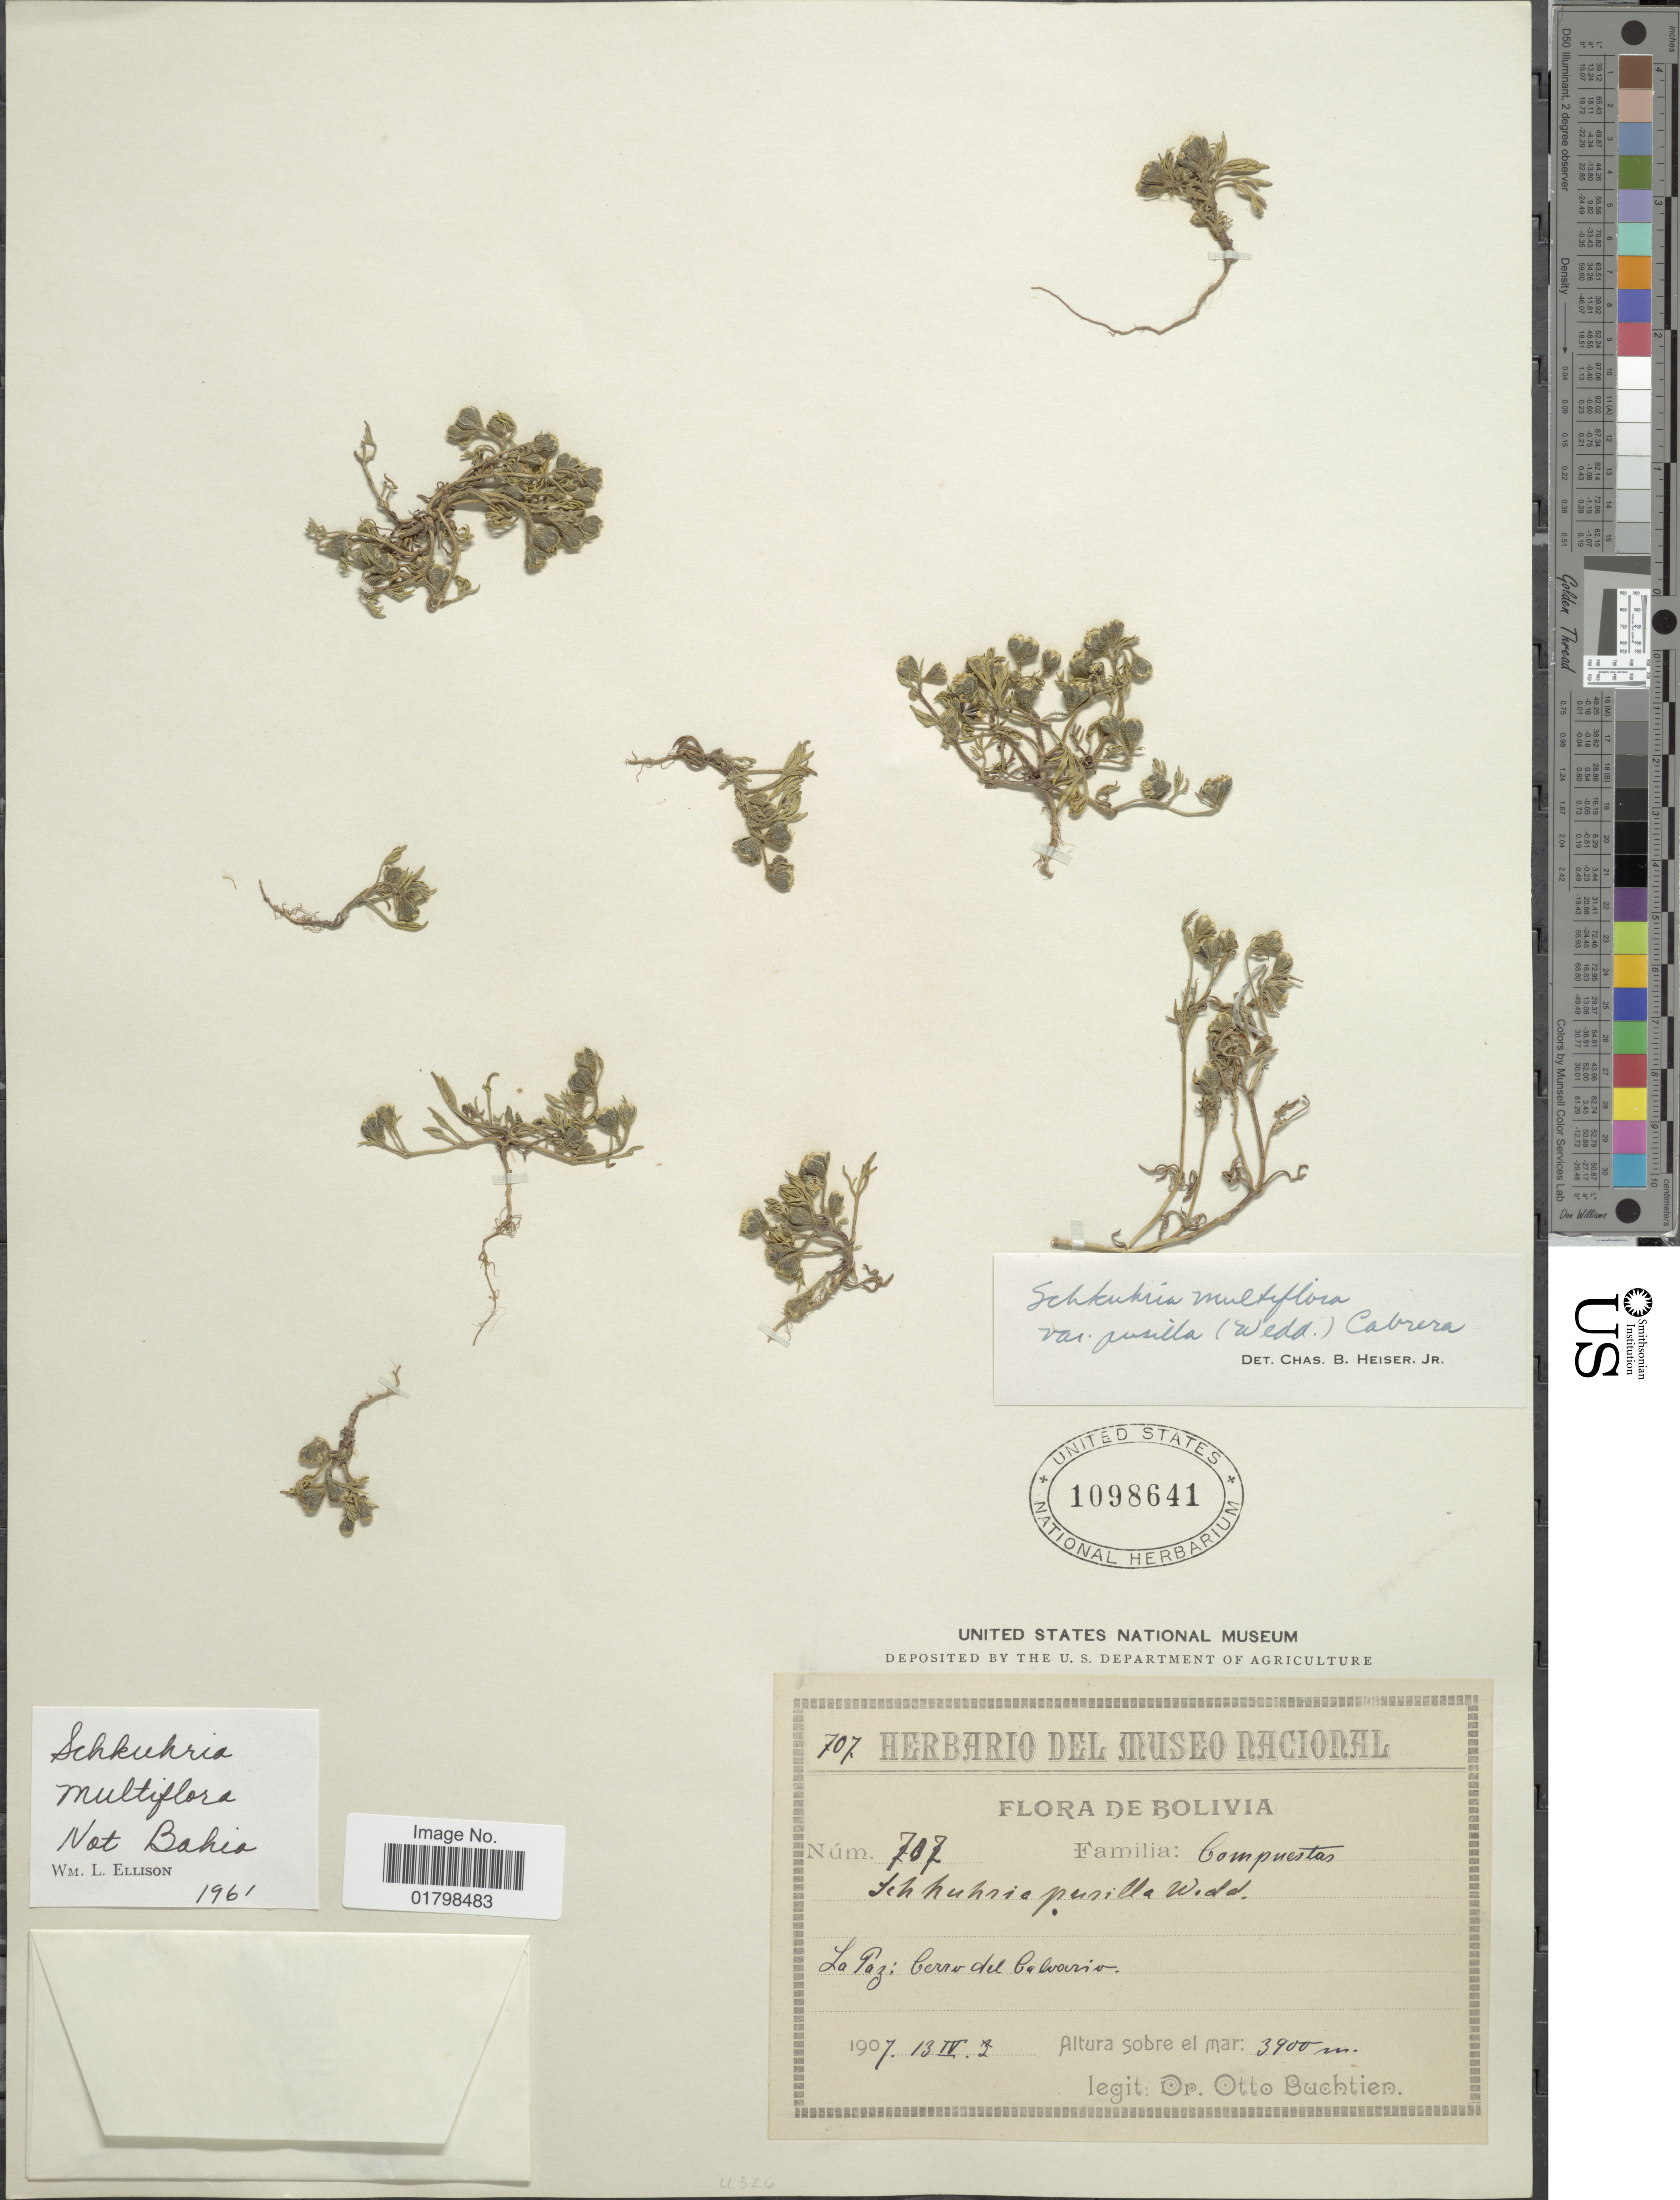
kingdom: Plantae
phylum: Tracheophyta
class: Magnoliopsida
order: Asterales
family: Asteraceae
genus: Schkuhria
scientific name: Schkuhria multiflora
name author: Hook. & Arn.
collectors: O. Buchtien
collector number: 707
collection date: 1907-04-13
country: Bolivia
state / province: La Paz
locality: Cerro del Calvourio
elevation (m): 3900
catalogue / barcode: US 1098641